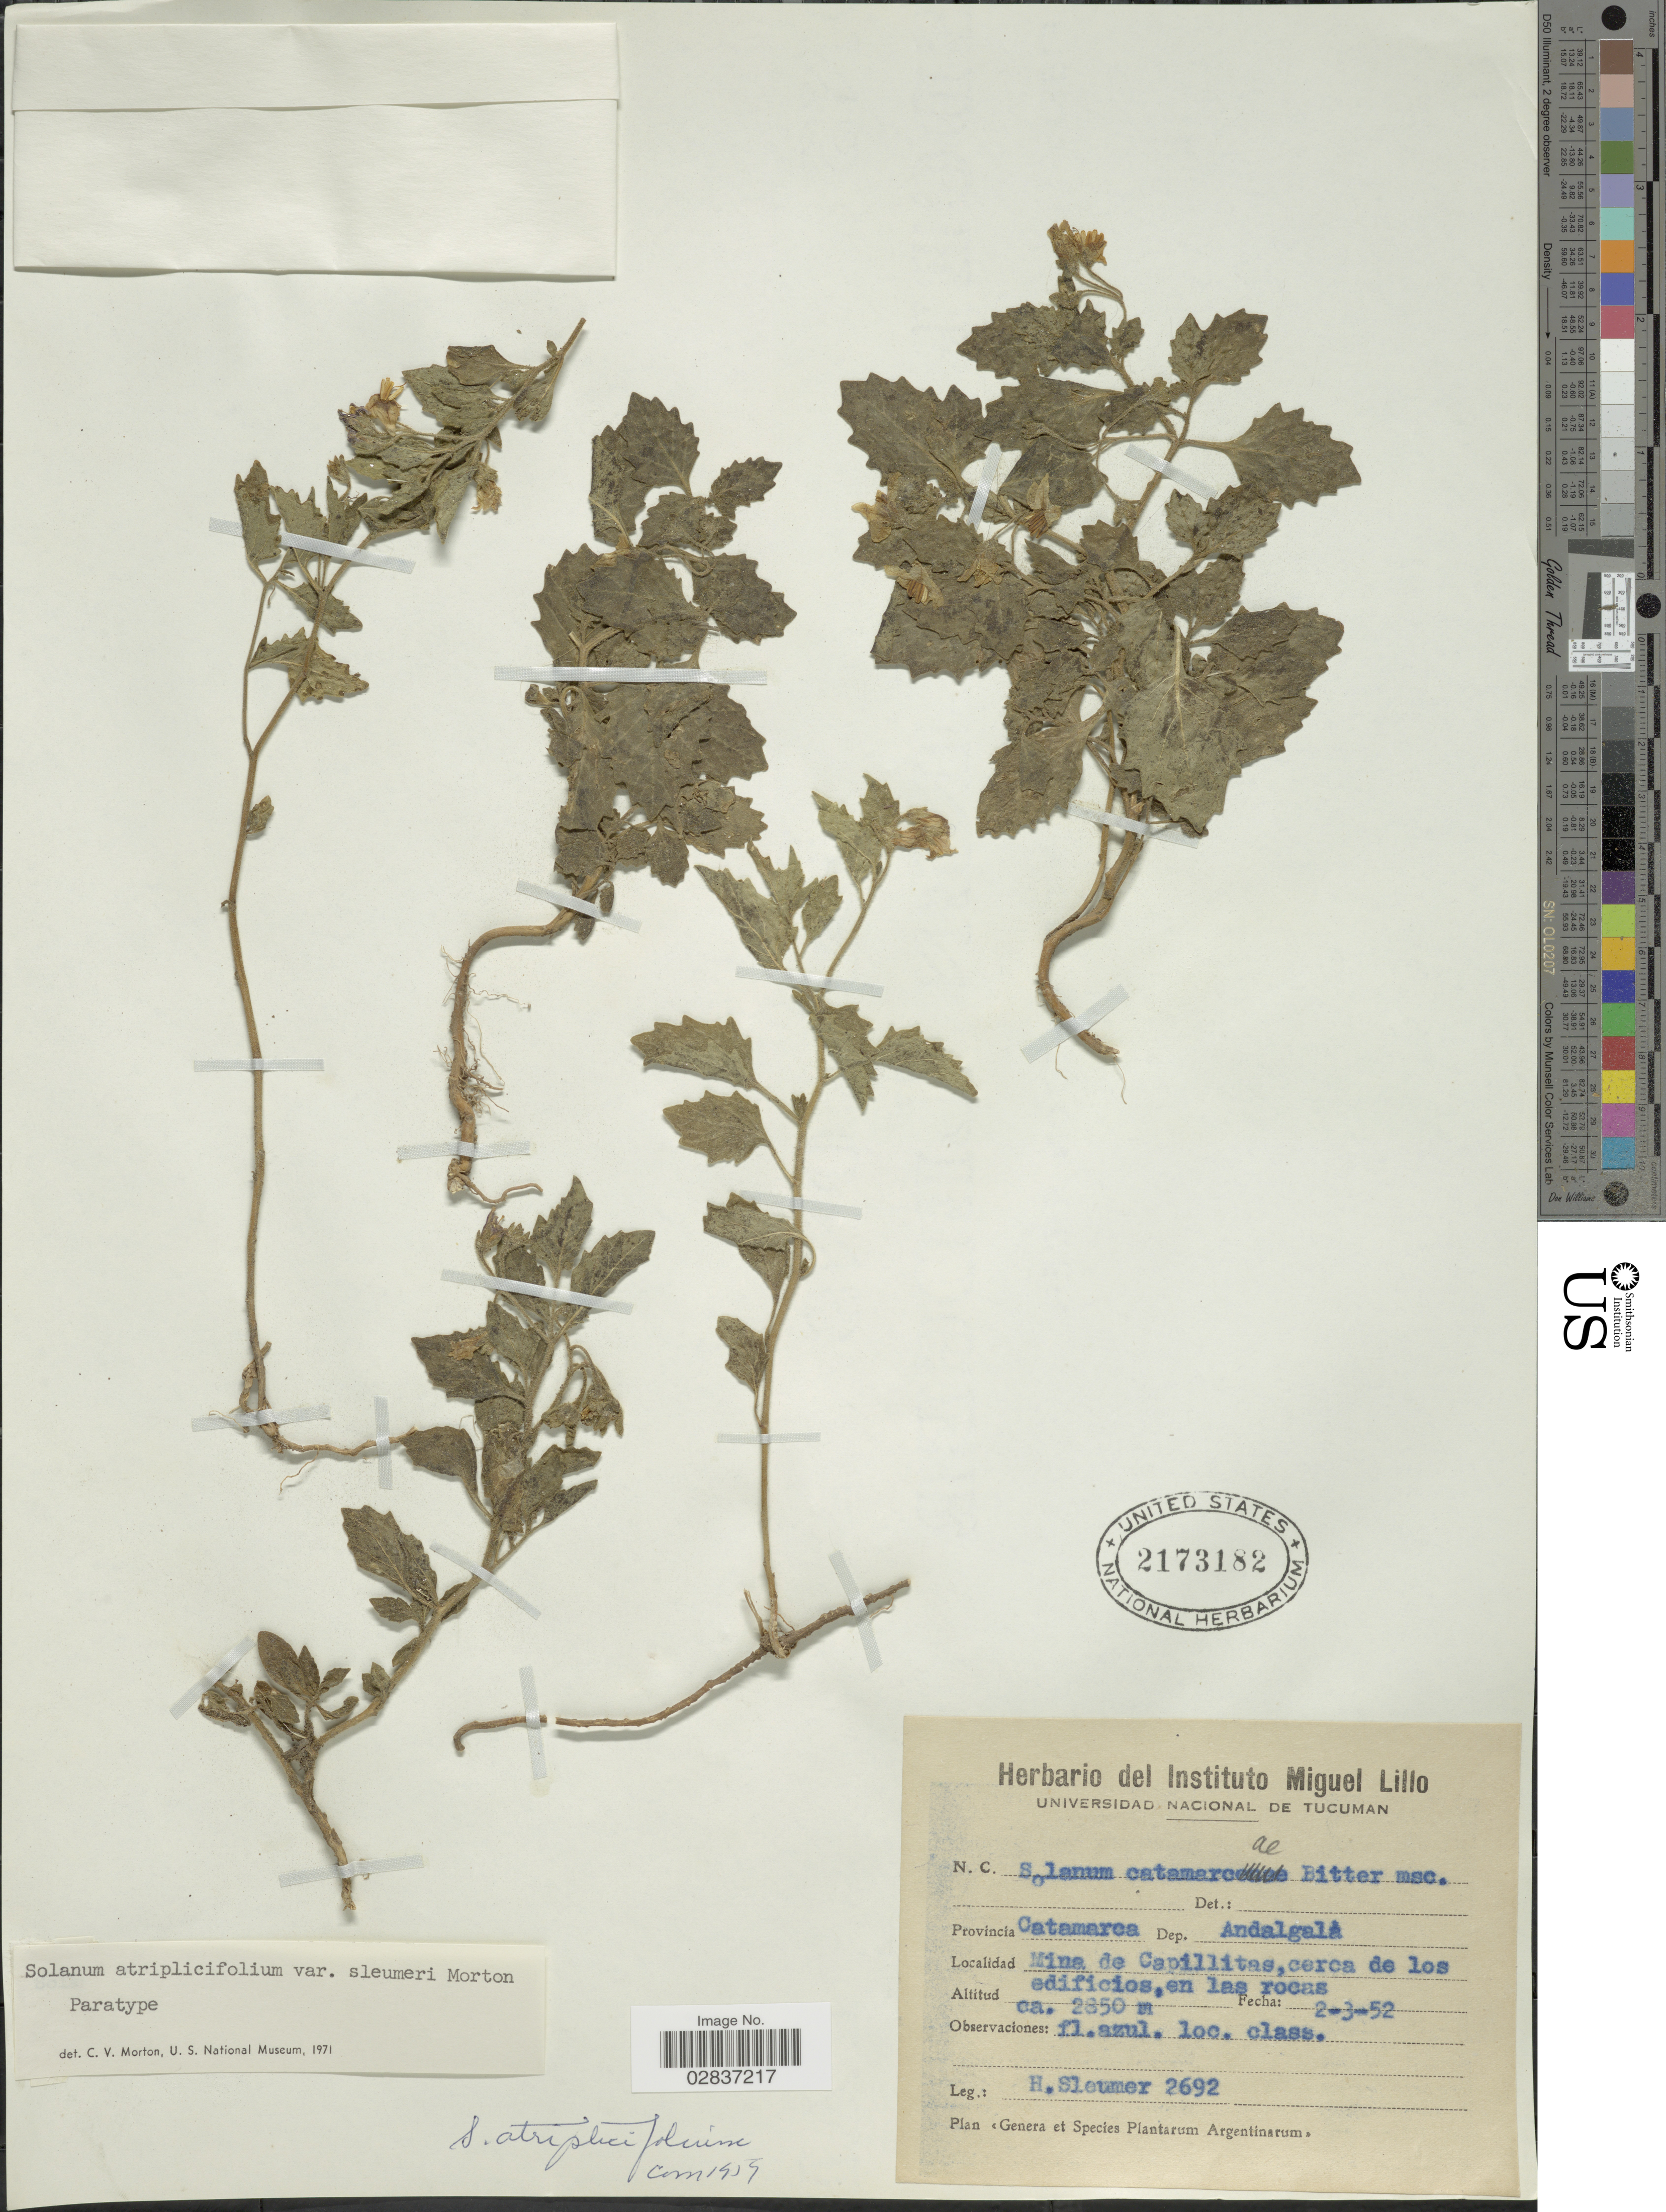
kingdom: Plantae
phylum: Tracheophyta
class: Magnoliopsida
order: Solanales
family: Solanaceae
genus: Solanum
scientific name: Solanum atriplicifolium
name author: Gillies ex Nees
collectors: H. O. Sleumer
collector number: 2692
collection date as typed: Transcribed d/m/y: 2/3/52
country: Argentina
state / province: Catamarca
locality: Provincia Catamarca, Dep. Andalgalá, Mina de Capillitas, cerca de los edificios, en las rocas.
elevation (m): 2850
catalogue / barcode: US 2173182